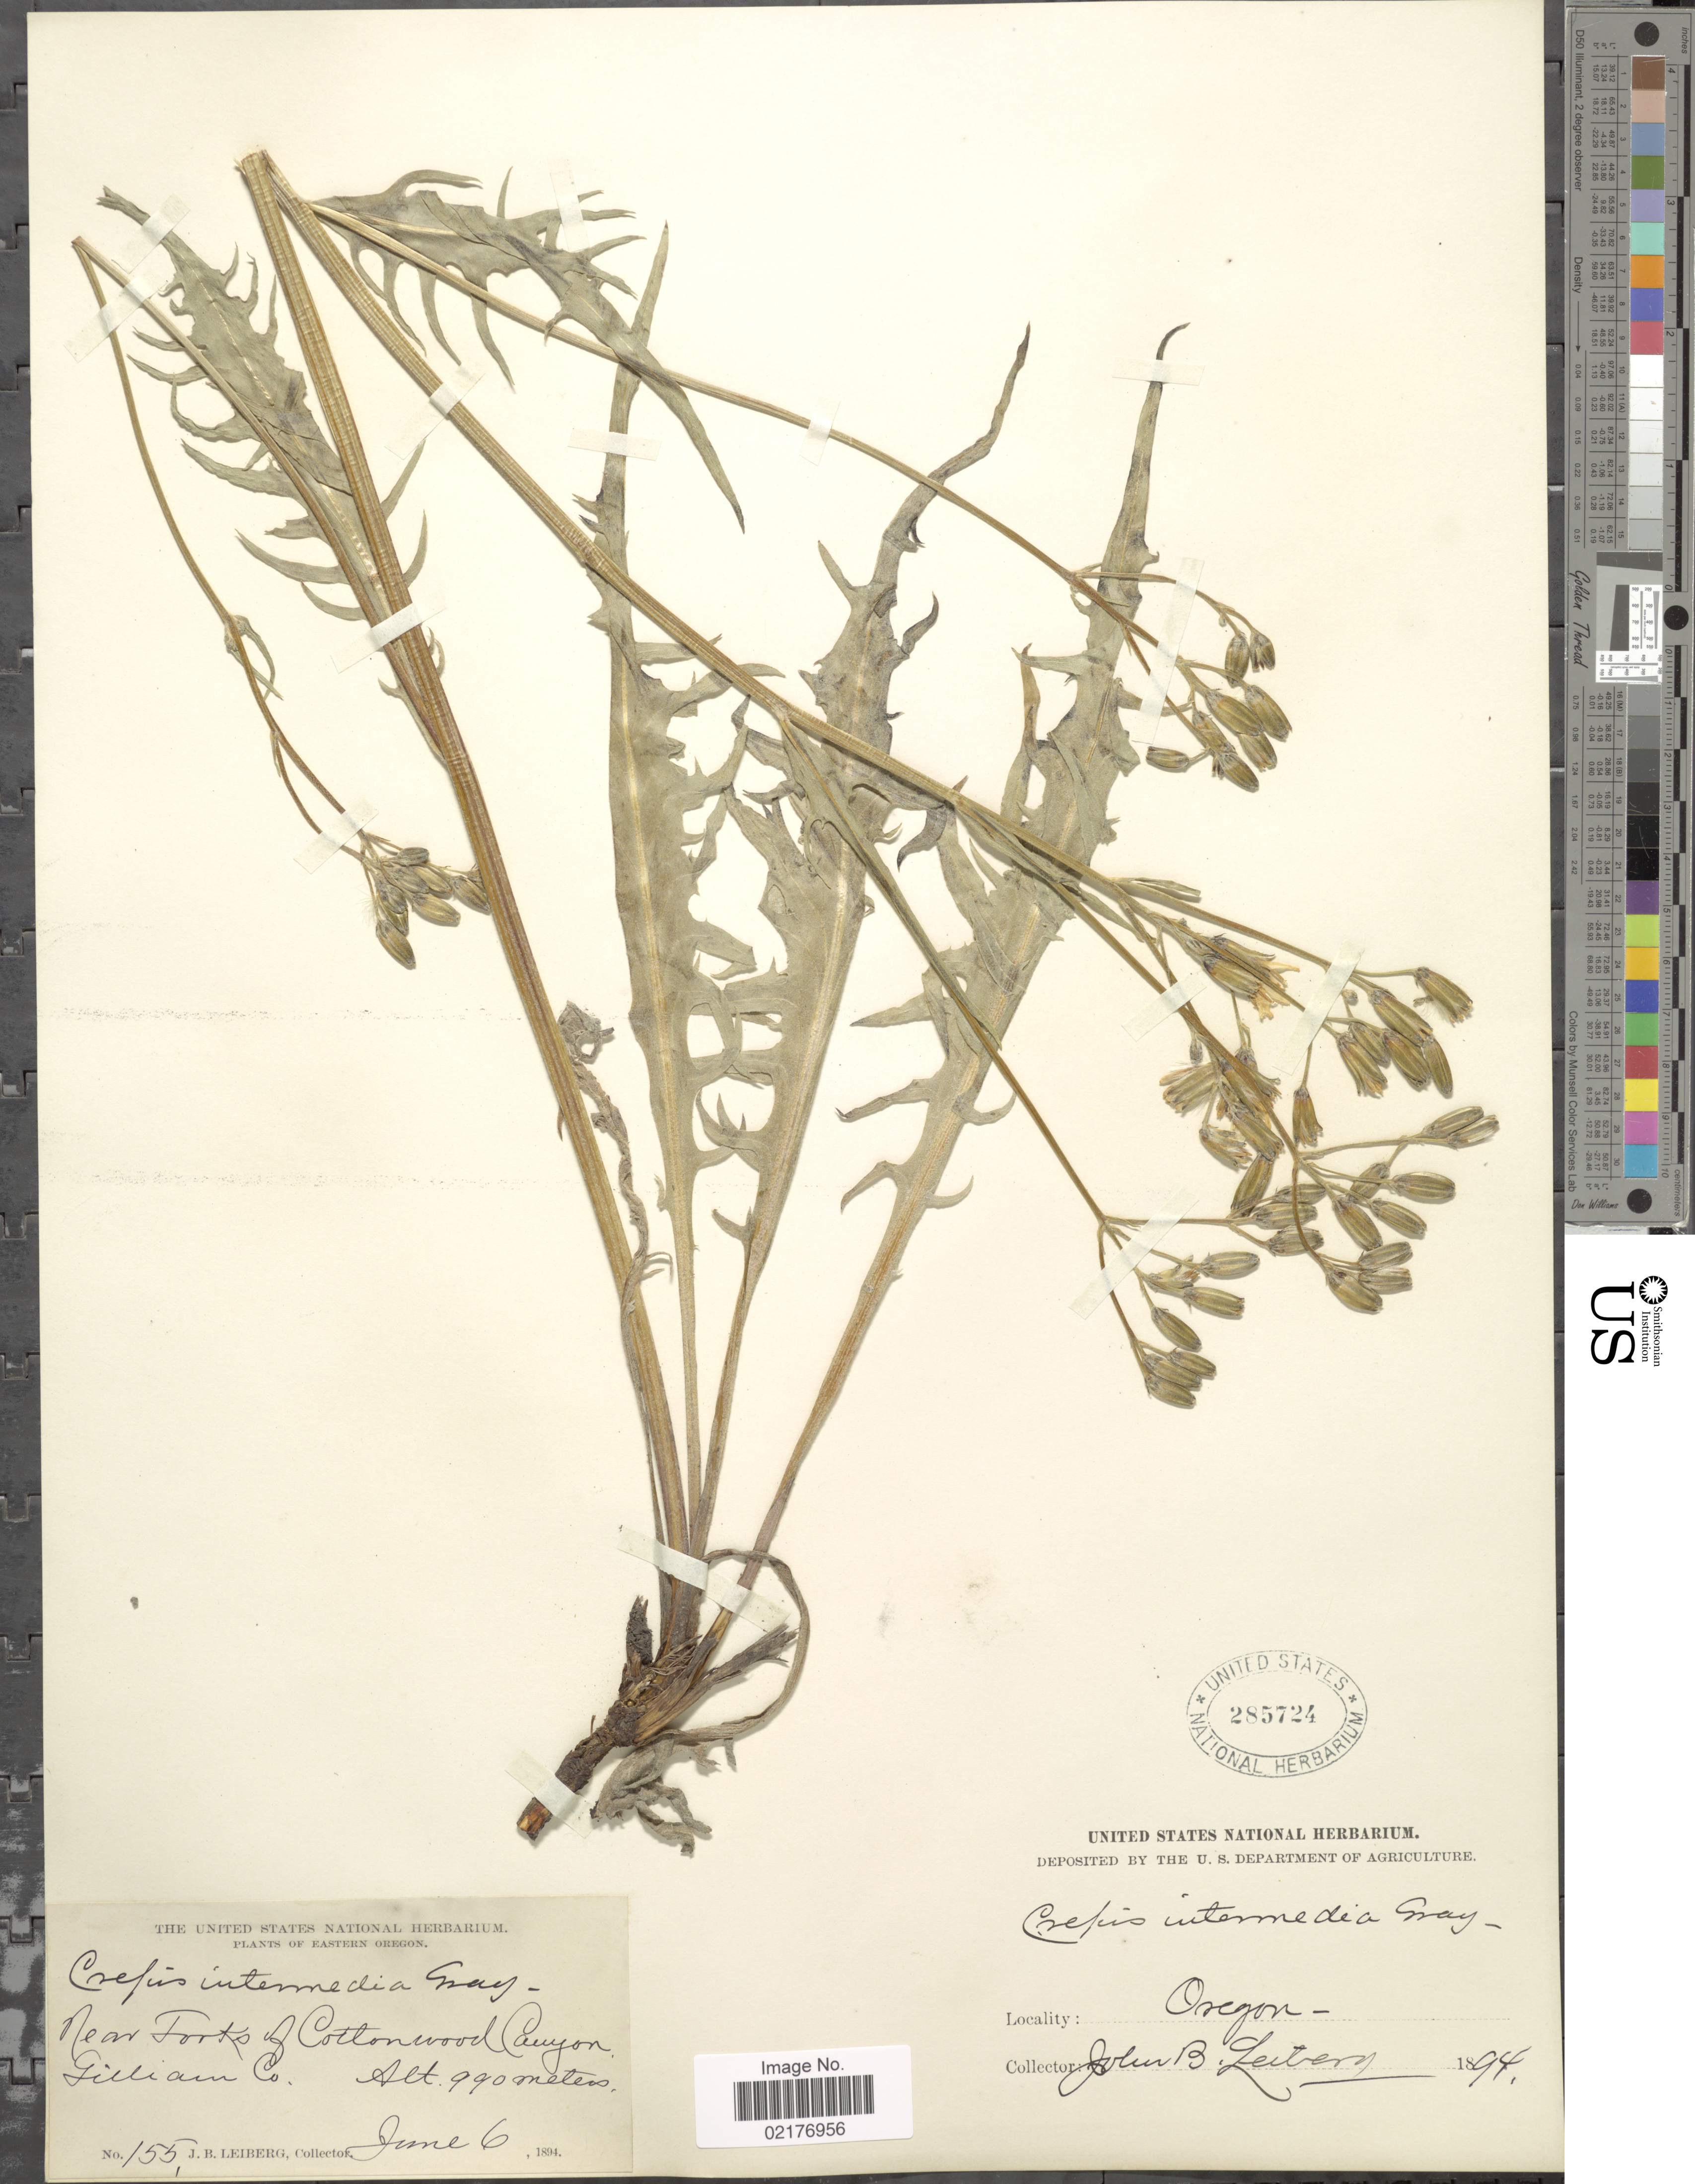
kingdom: Plantae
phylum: Tracheophyta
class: Magnoliopsida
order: Asterales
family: Asteraceae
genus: Crepis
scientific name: Crepis intermedia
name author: A. Gray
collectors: J. B. Leiberg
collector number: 155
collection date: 1894-06-06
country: United States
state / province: Oregon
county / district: Gilliam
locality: Eastern Oregon, Near Forks of Cottonwood Canyon, Gilliam Co.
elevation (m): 990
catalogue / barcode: US 285724